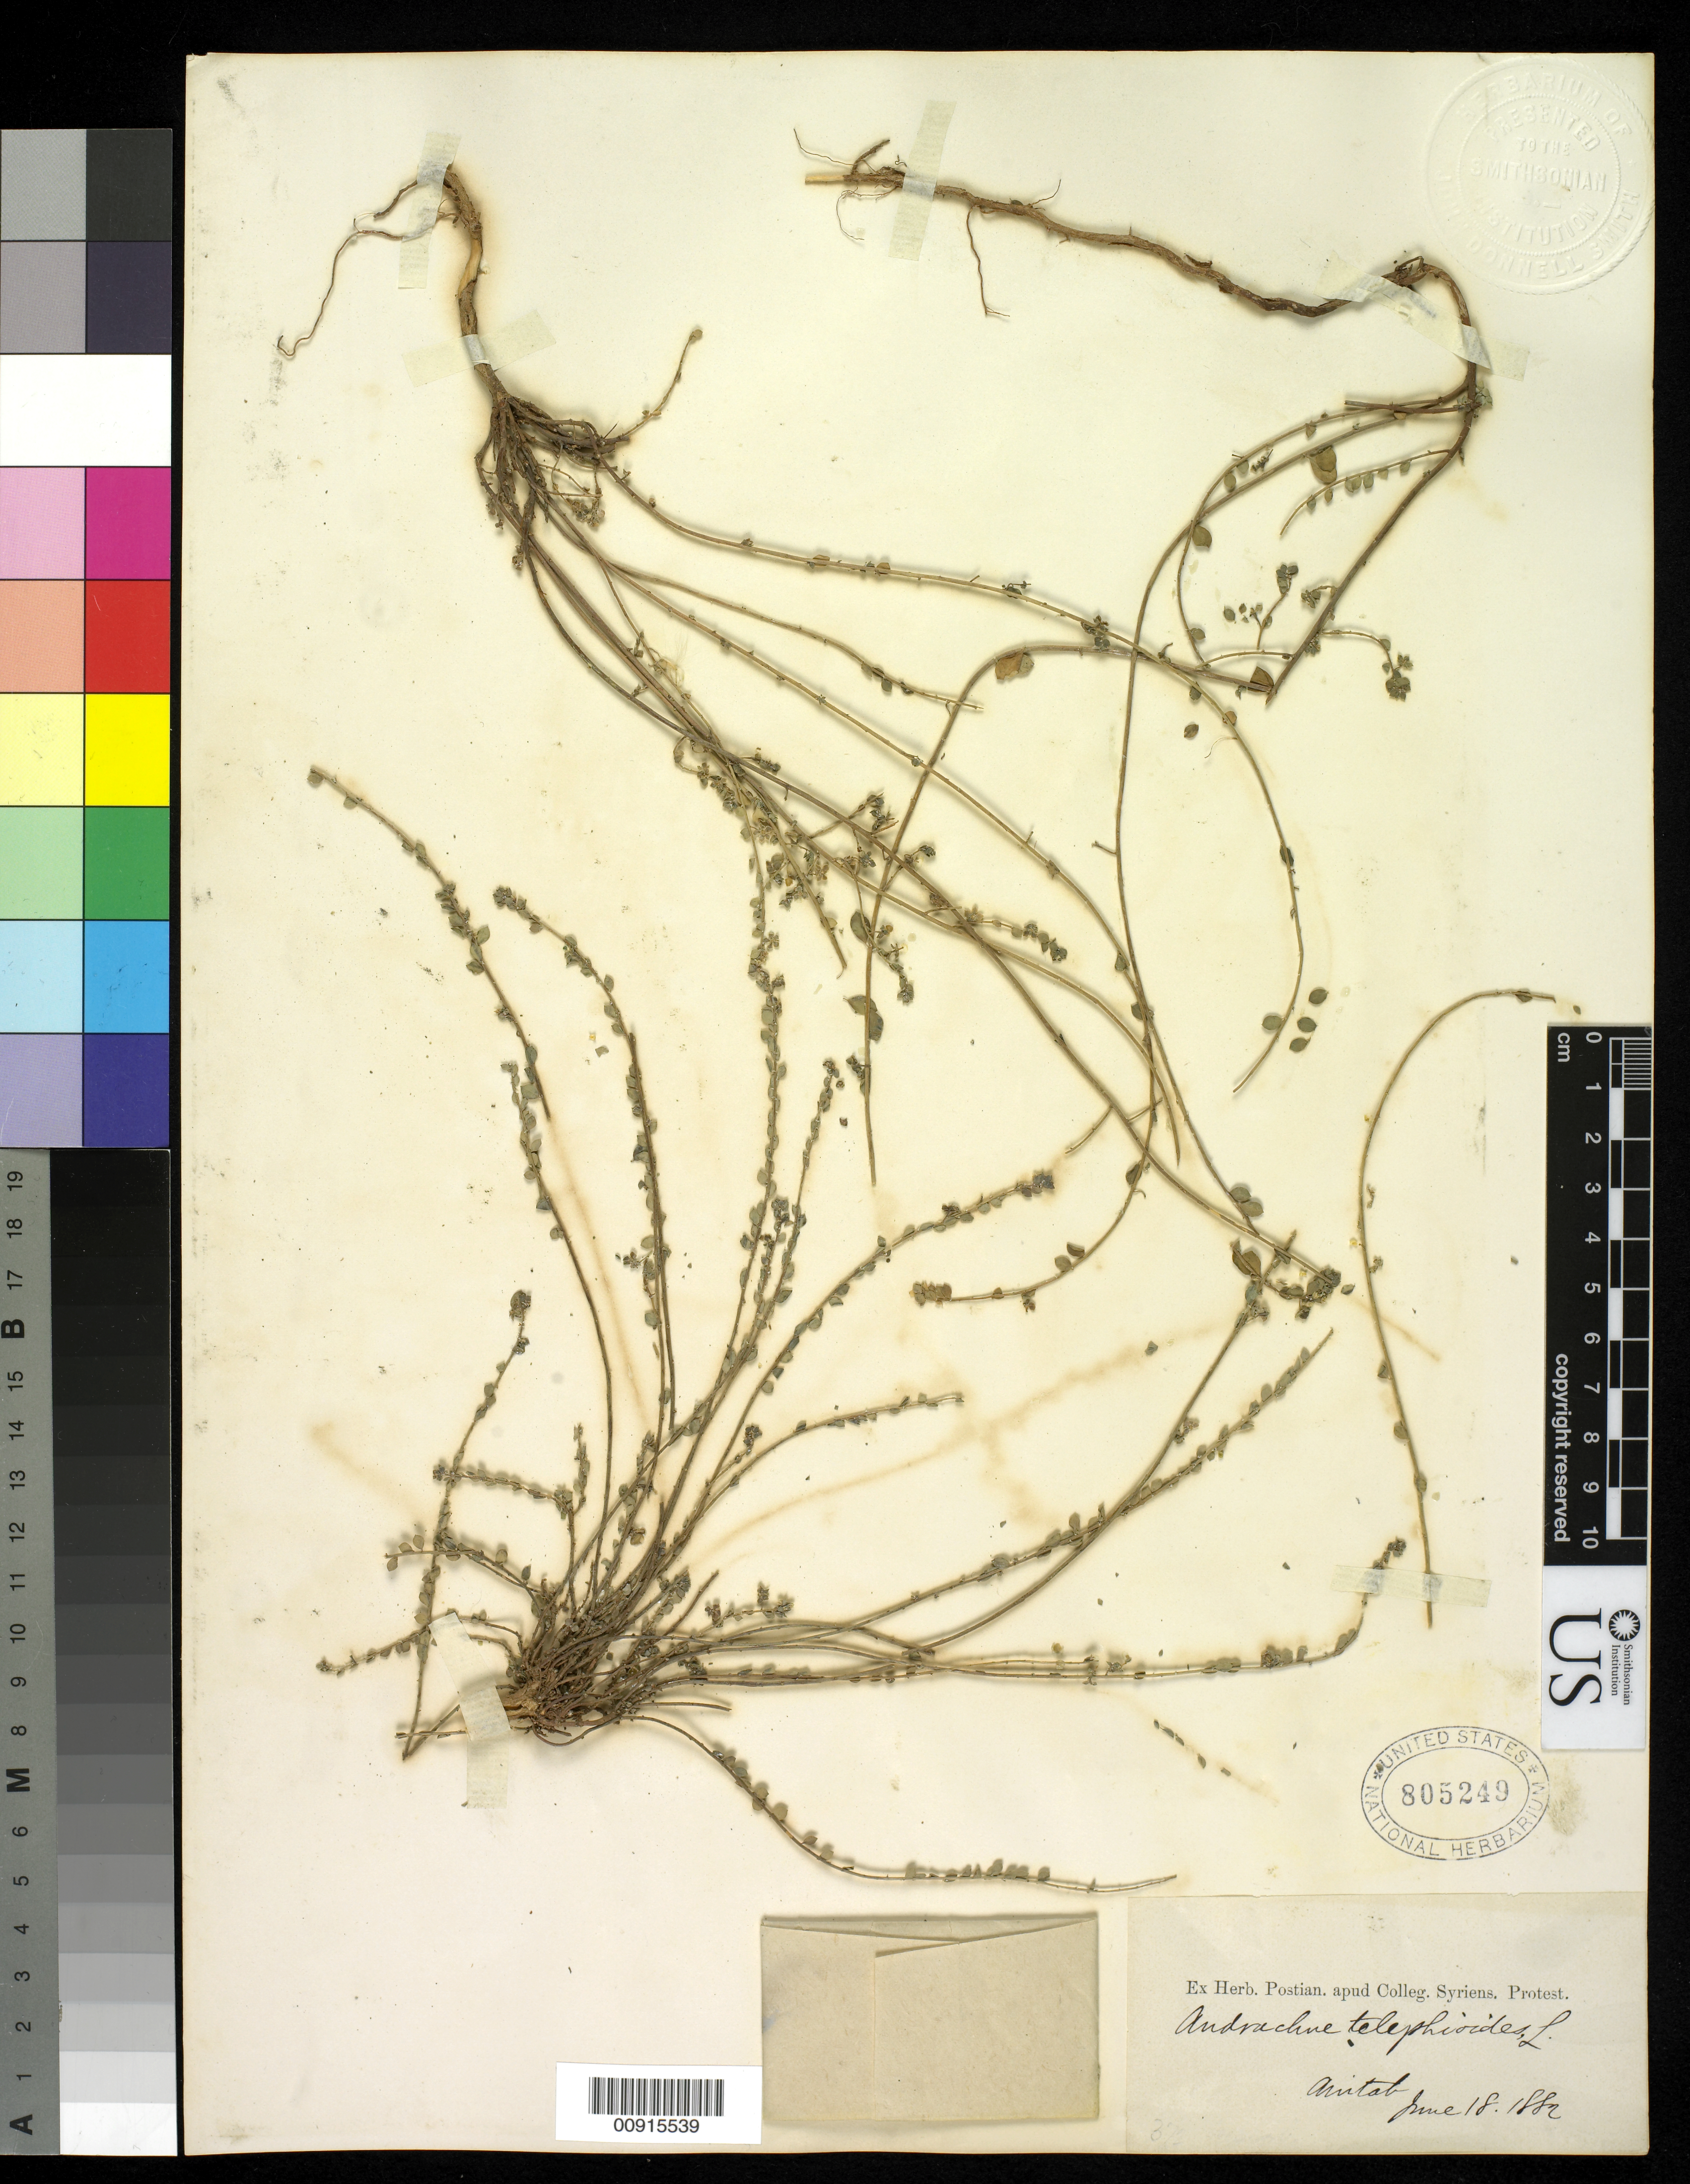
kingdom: Plantae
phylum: Tracheophyta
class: Magnoliopsida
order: Malpighiales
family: Phyllanthaceae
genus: Andrachne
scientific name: Andrachne telephioides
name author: L.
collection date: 1882-06-18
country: Syria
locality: Anitab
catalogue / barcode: US 805249